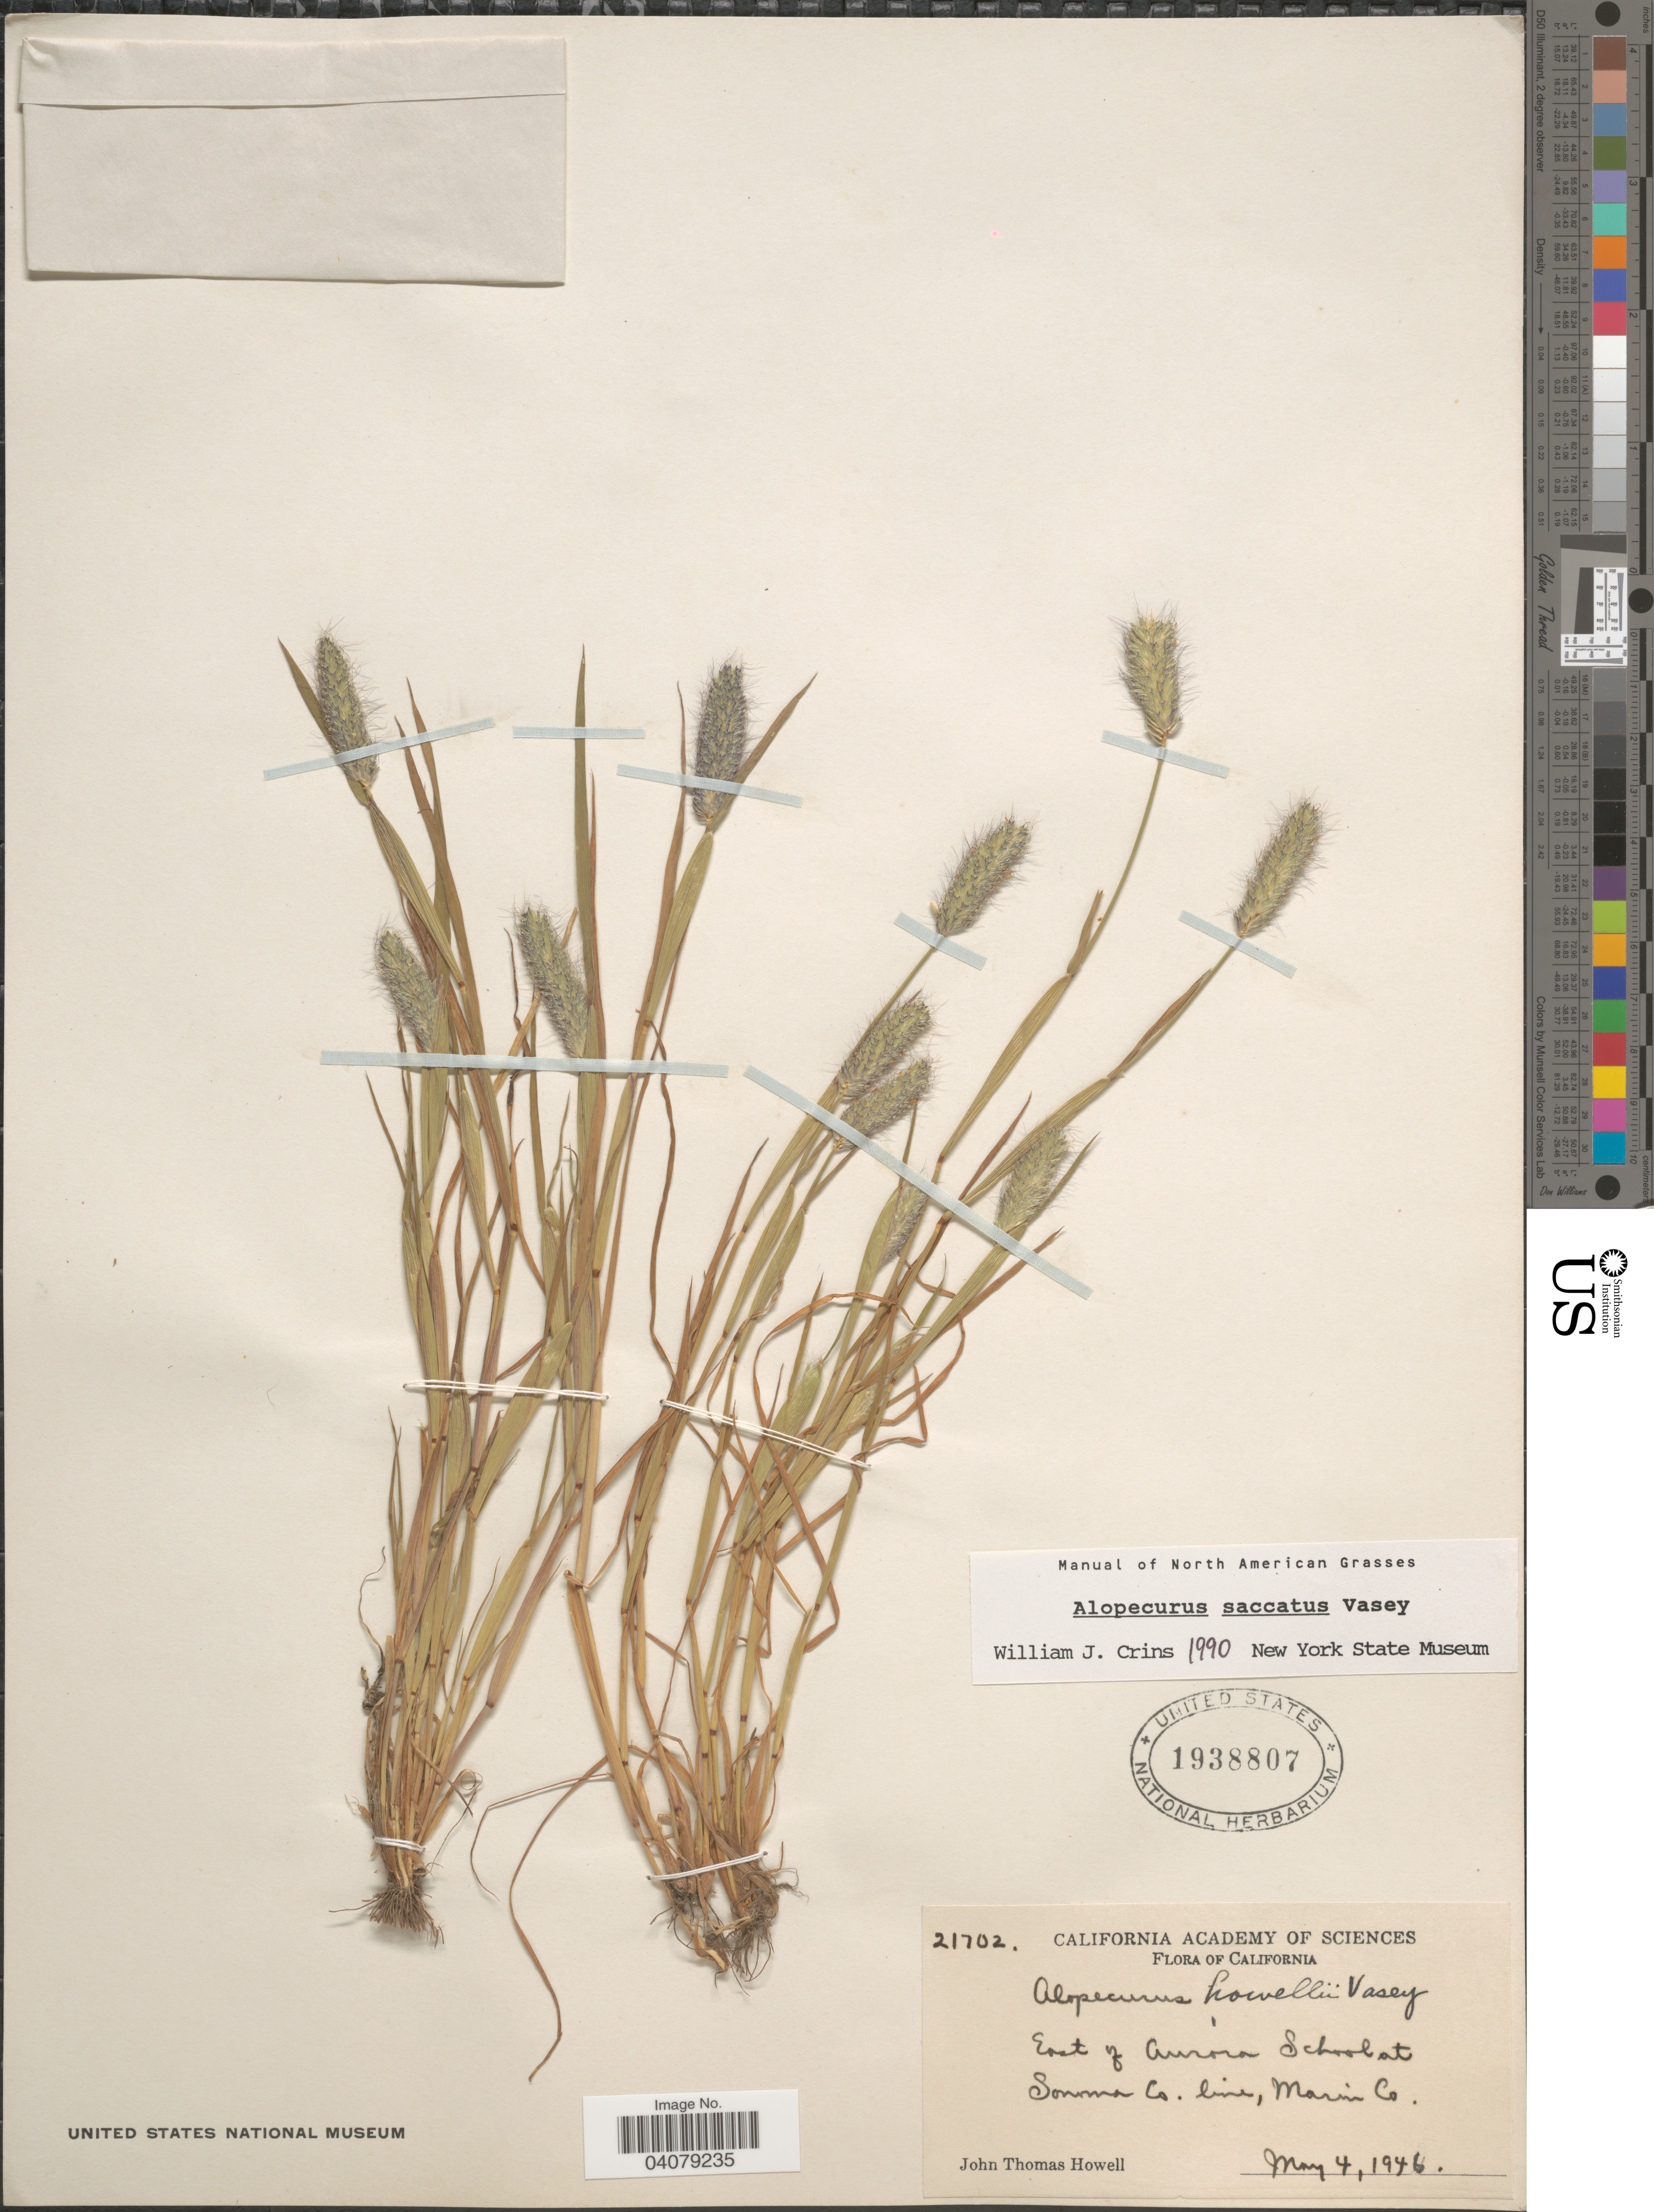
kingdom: Plantae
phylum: Tracheophyta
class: Liliopsida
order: Poales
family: Poaceae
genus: Alopecurus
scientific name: Alopecurus saccatus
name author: Vasey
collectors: J. T. Howell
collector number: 21702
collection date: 1946-05-04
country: United States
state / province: California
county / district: Marin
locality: East of Aurora School at Sonoma Co. line, Marin Co.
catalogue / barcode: US 1938807